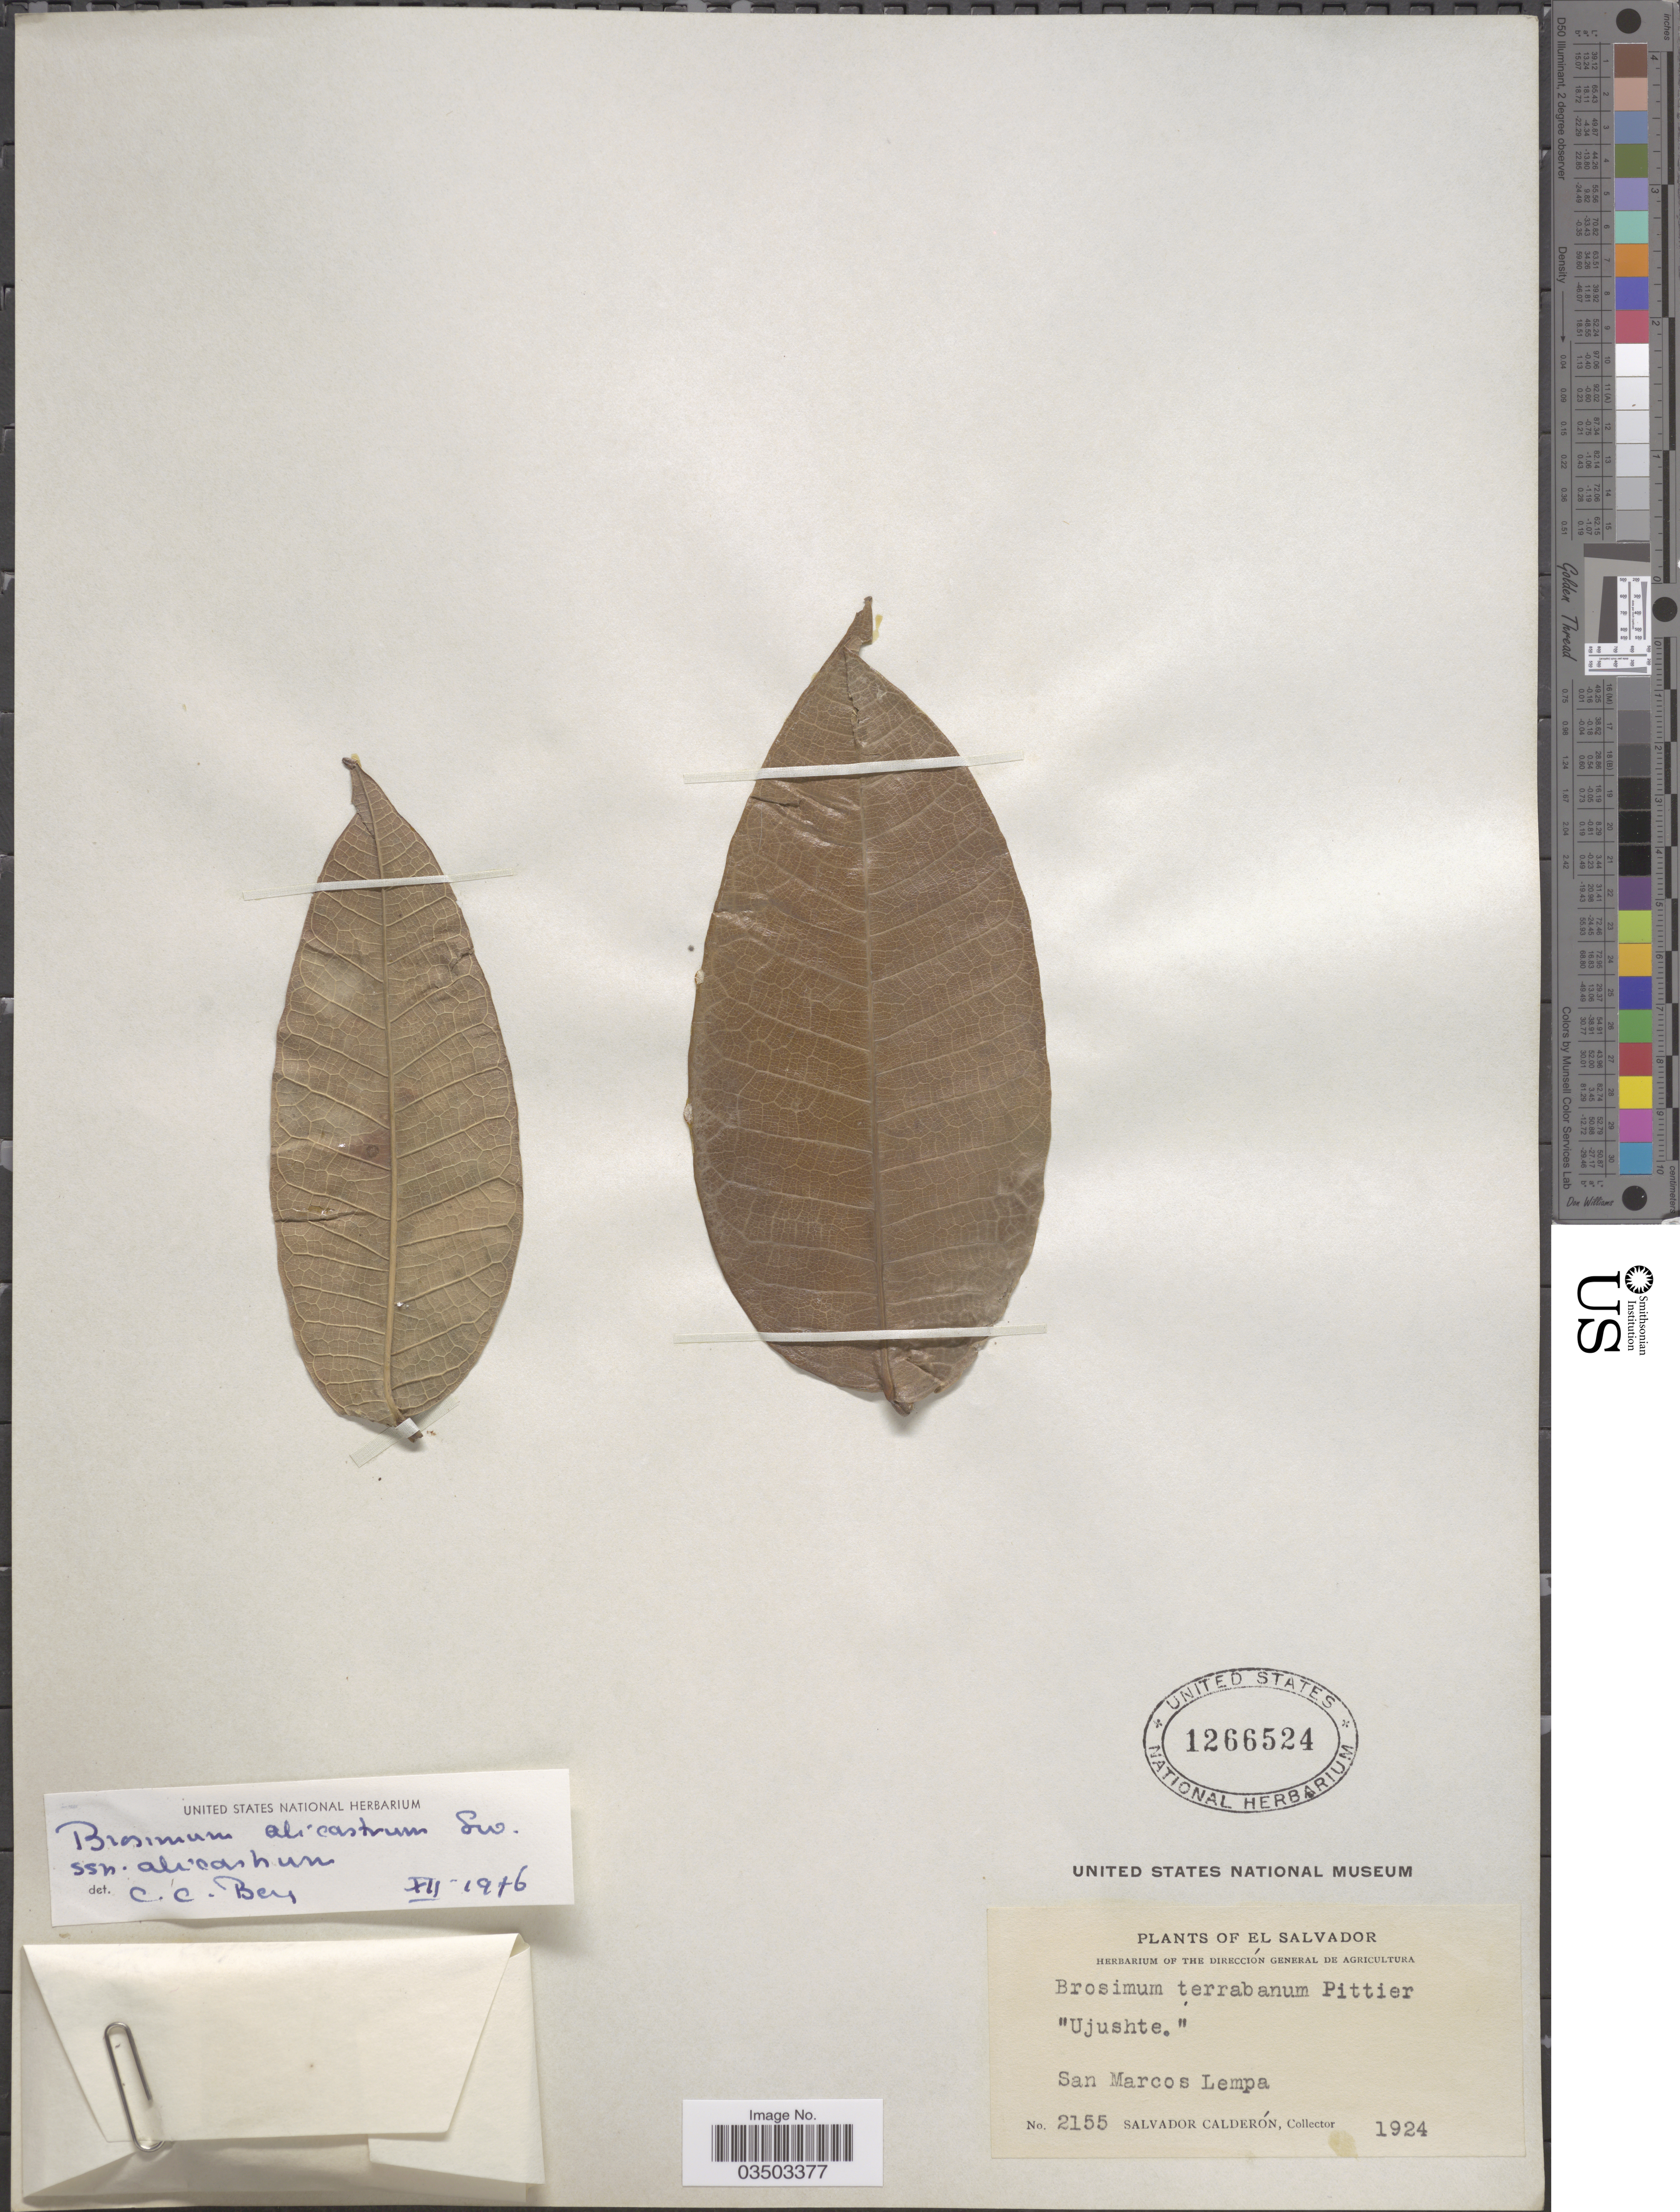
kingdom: Plantae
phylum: Tracheophyta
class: Magnoliopsida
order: Rosales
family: Moraceae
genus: Brosimum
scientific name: Brosimum alicastrum subsp. alicastrum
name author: Sw.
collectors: S. Calderón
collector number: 2155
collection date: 1924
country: El Salvador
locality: San Marcos Lempa.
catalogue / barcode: US 1266524